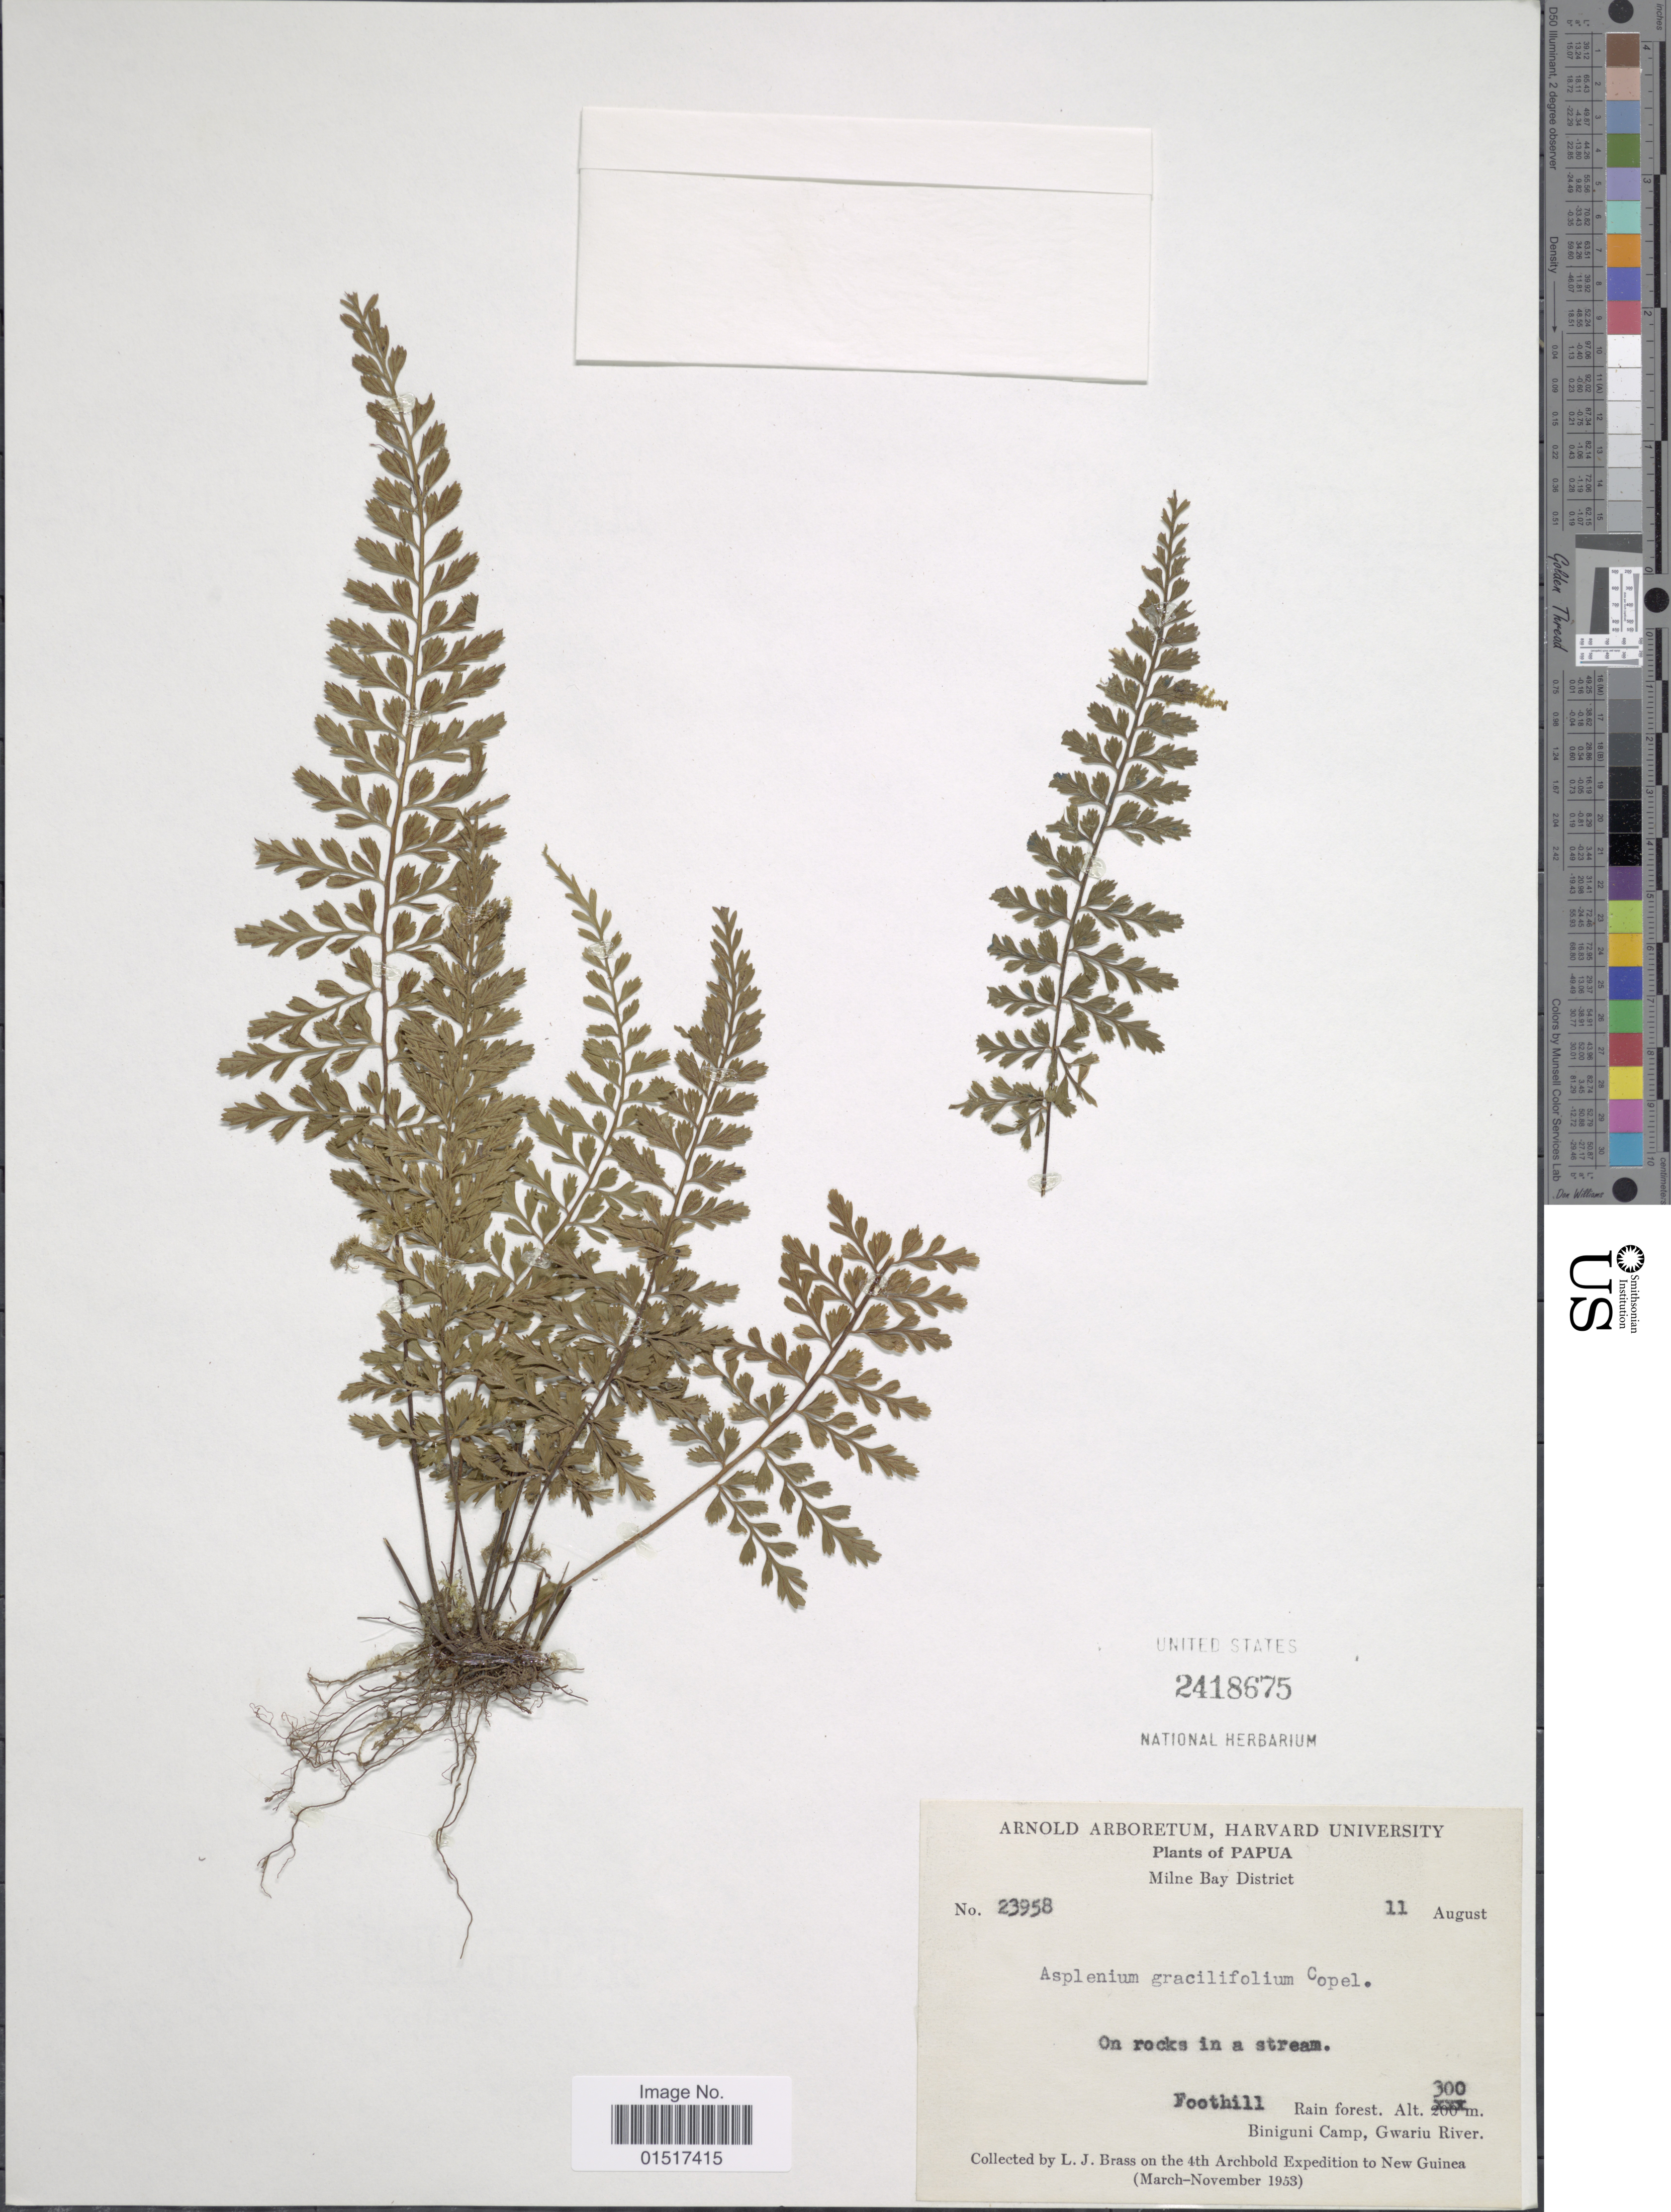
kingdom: Plantae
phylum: Tracheophyta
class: Polypodiopsida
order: Polypodiales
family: Aspleniaceae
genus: Asplenium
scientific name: Asplenium sp.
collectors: L. J. Brass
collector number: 23958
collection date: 1953-08-11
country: Papua New Guinea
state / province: Milne Bay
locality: Papua. Biniguni Camp, Gwariu River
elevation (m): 300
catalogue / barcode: US 2418675